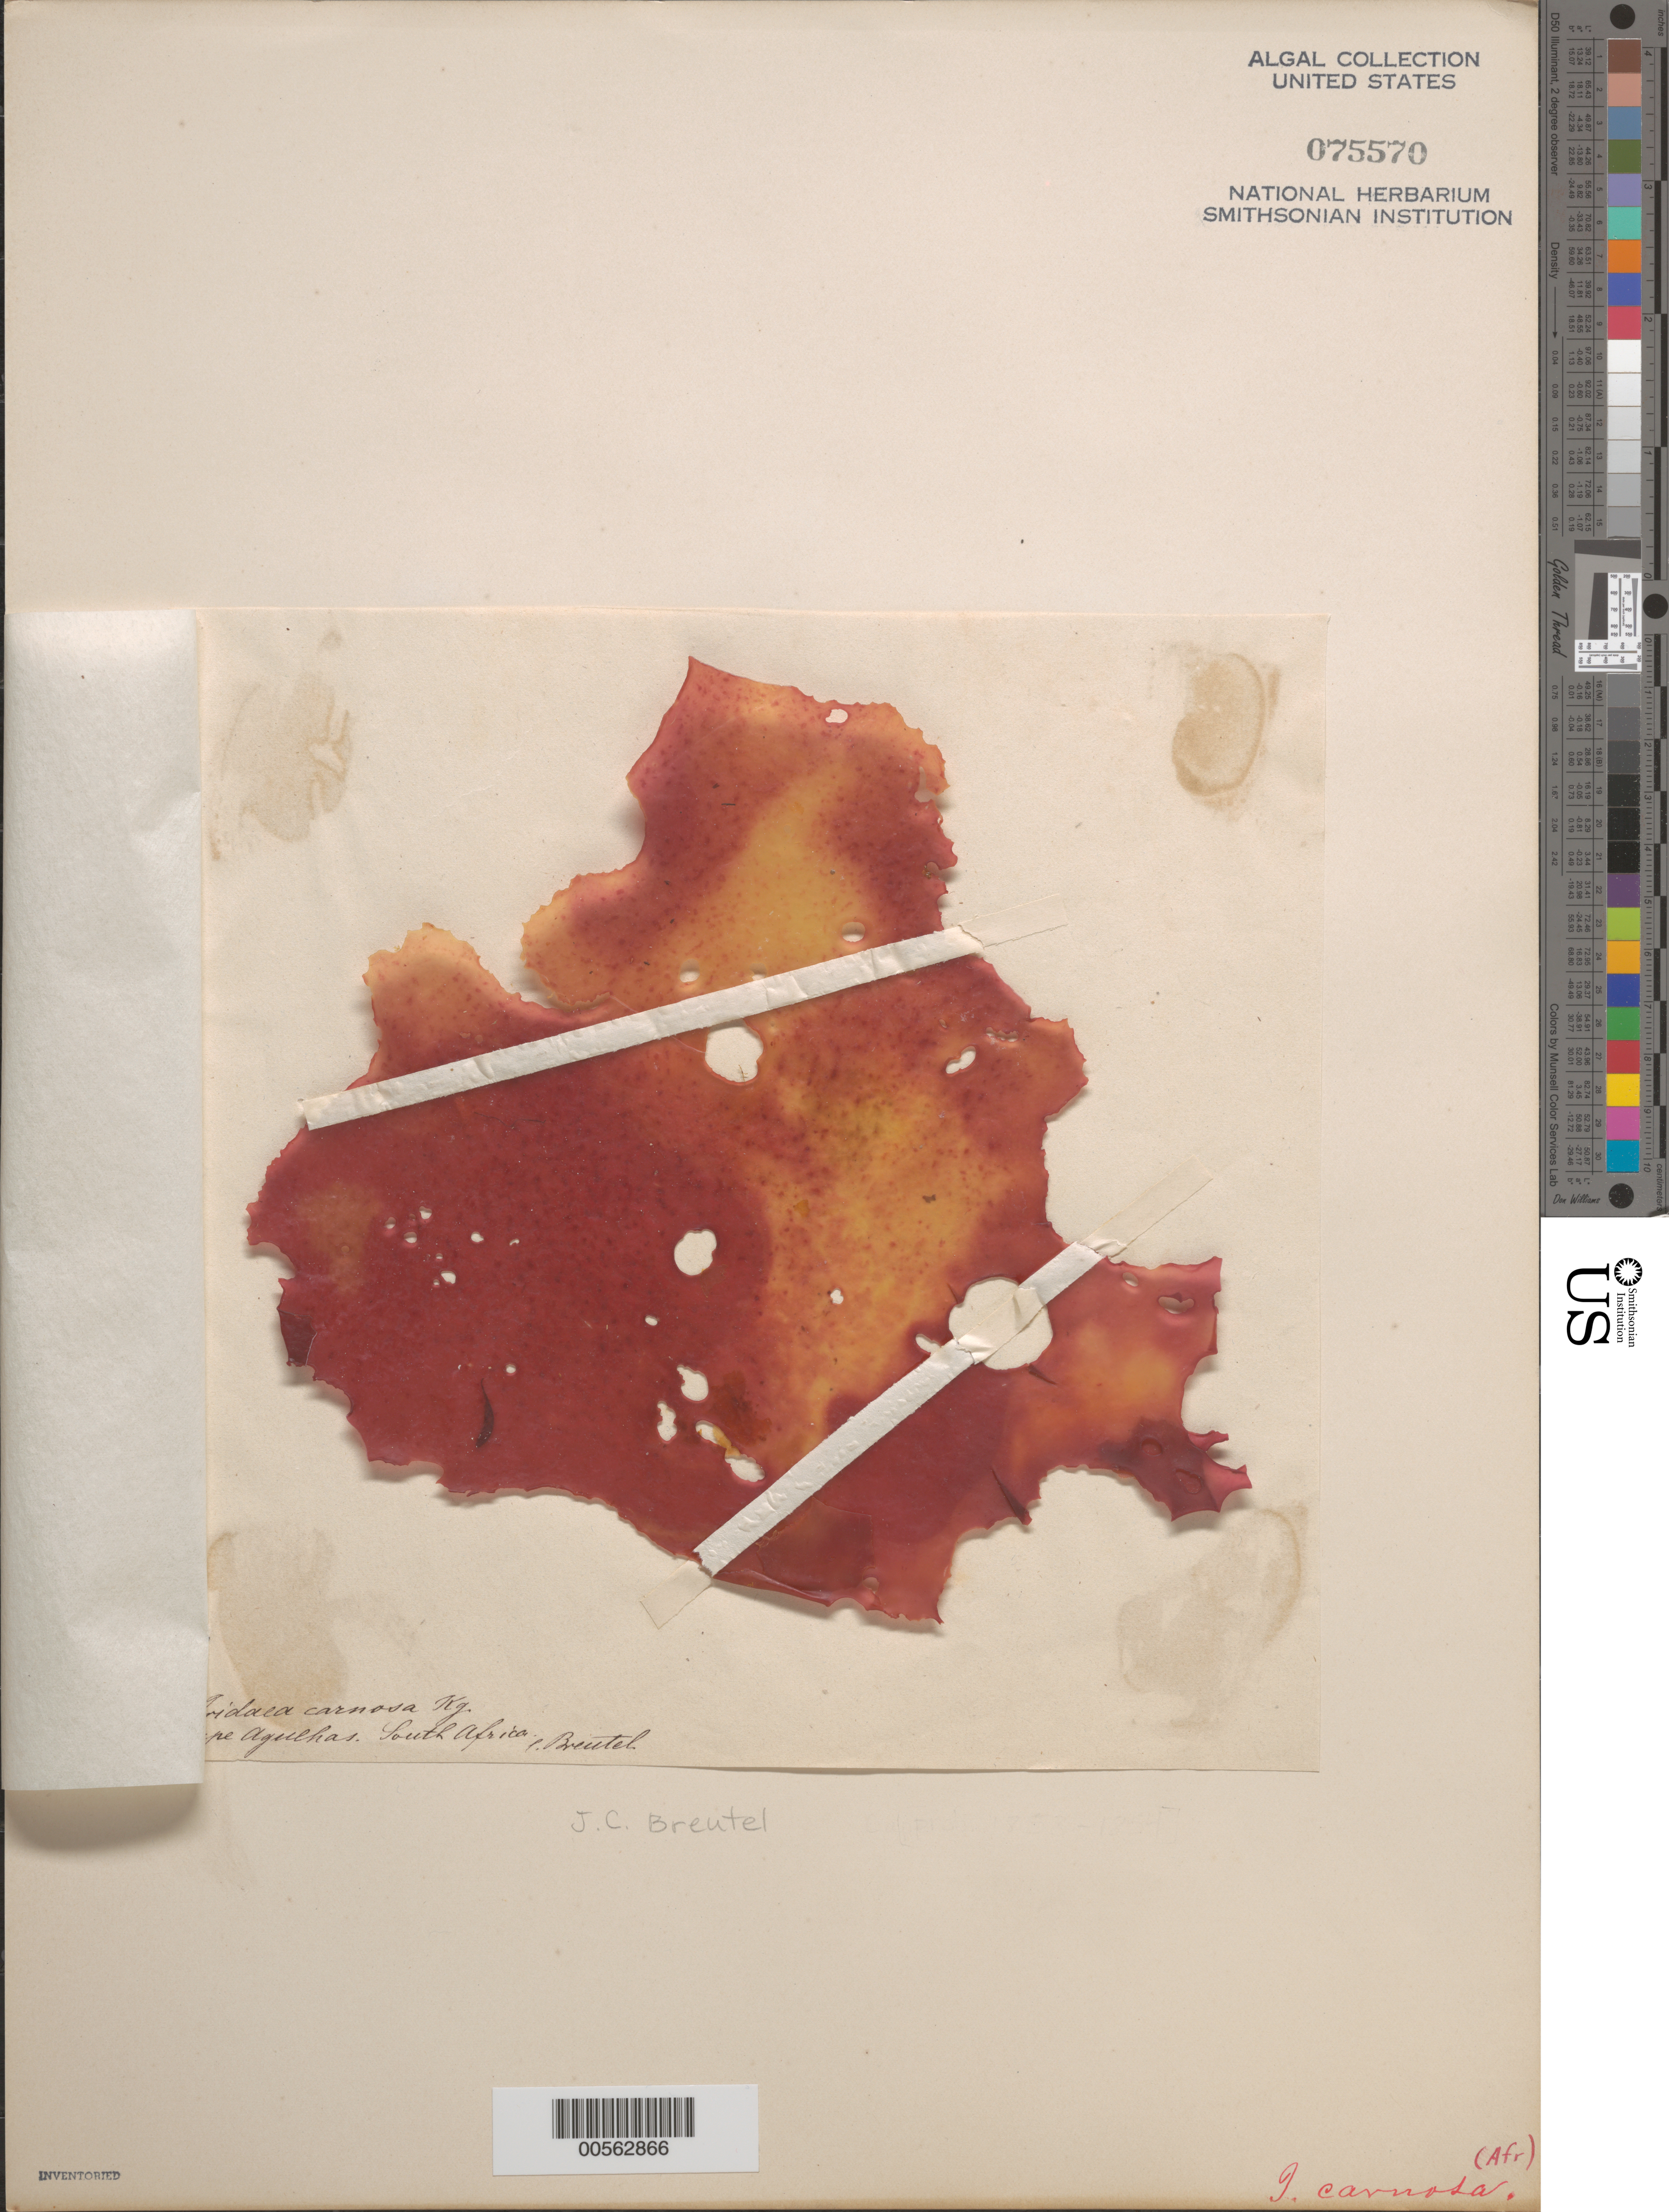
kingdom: Plantae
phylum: Rhodophyta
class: Florideophyceae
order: Halymeniales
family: Halymeniaceae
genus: Pachymenia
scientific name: Pachymenia carnosa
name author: (J. Agardh) J. Agardh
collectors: J. Breutel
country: South Africa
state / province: Western Cape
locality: Cape agulhas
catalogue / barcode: US 75570